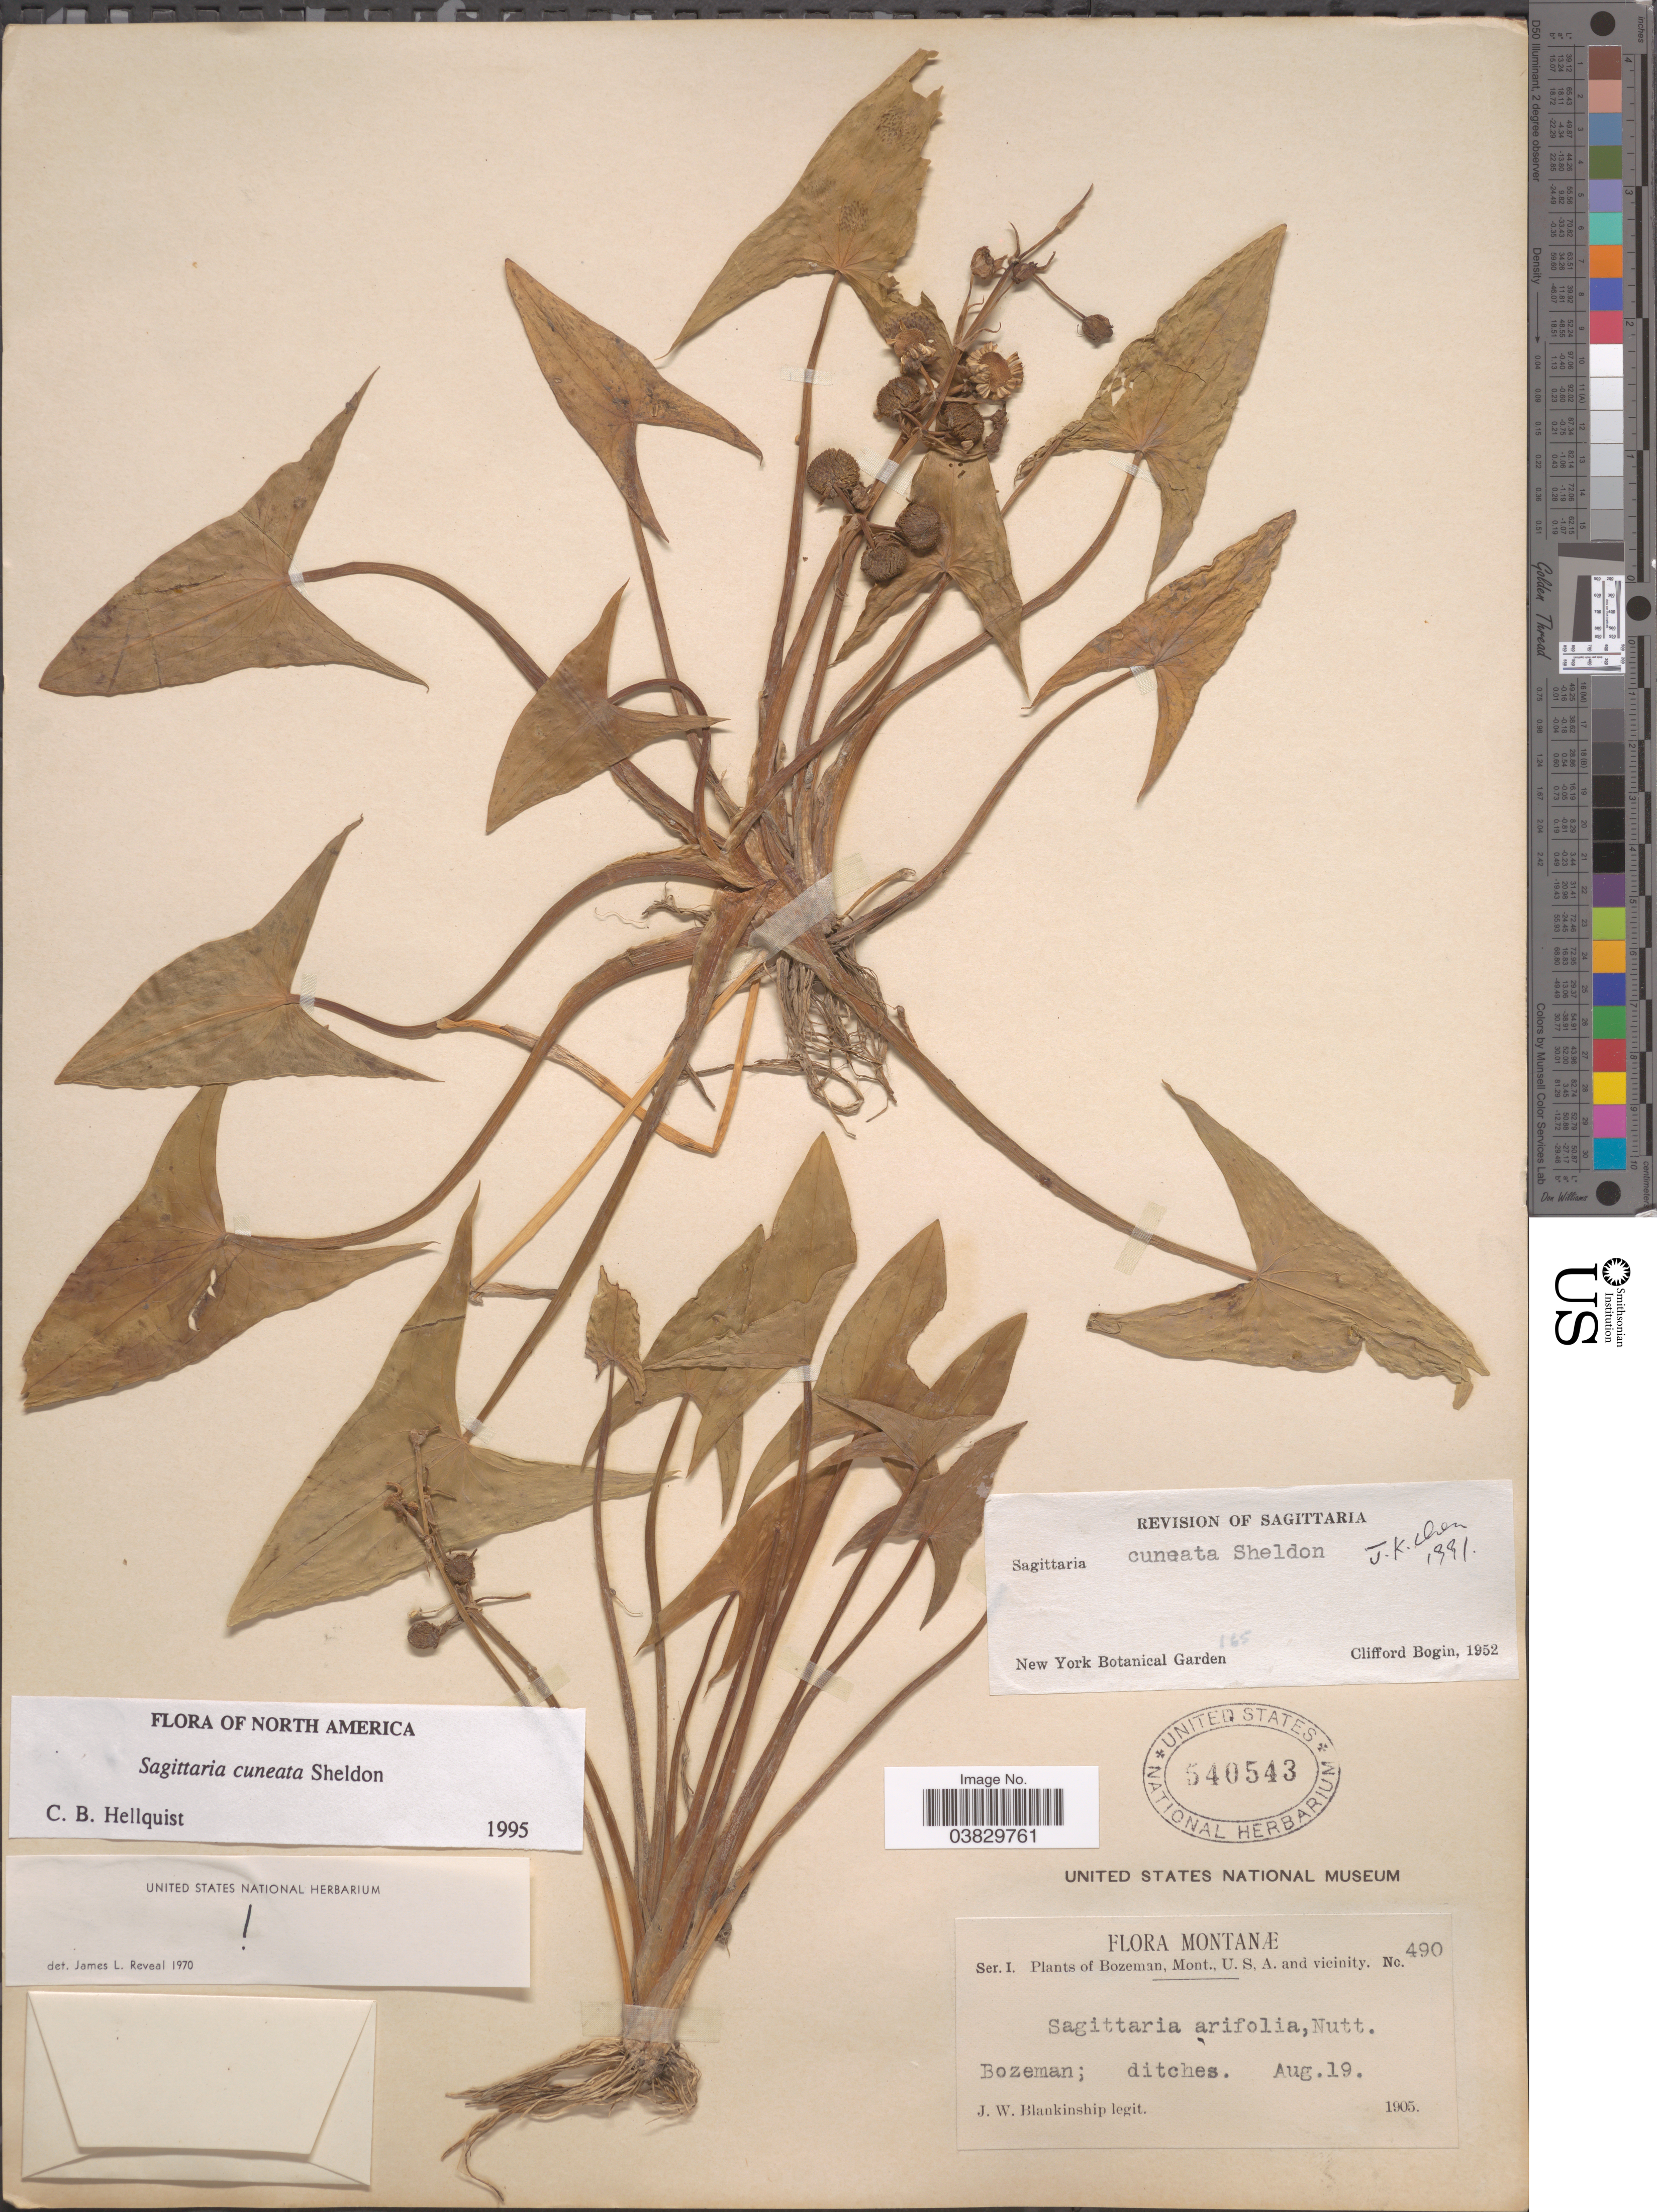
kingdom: Plantae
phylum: Tracheophyta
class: Liliopsida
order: Alismatales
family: Alismataceae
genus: Sagittaria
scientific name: Sagittaria cuneata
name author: E. Sheld.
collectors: J. W. Blankinship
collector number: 490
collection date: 1905-08-19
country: United States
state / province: Montana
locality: Bozeman, Mont., U. S. A. and vicinity.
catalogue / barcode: US 540543